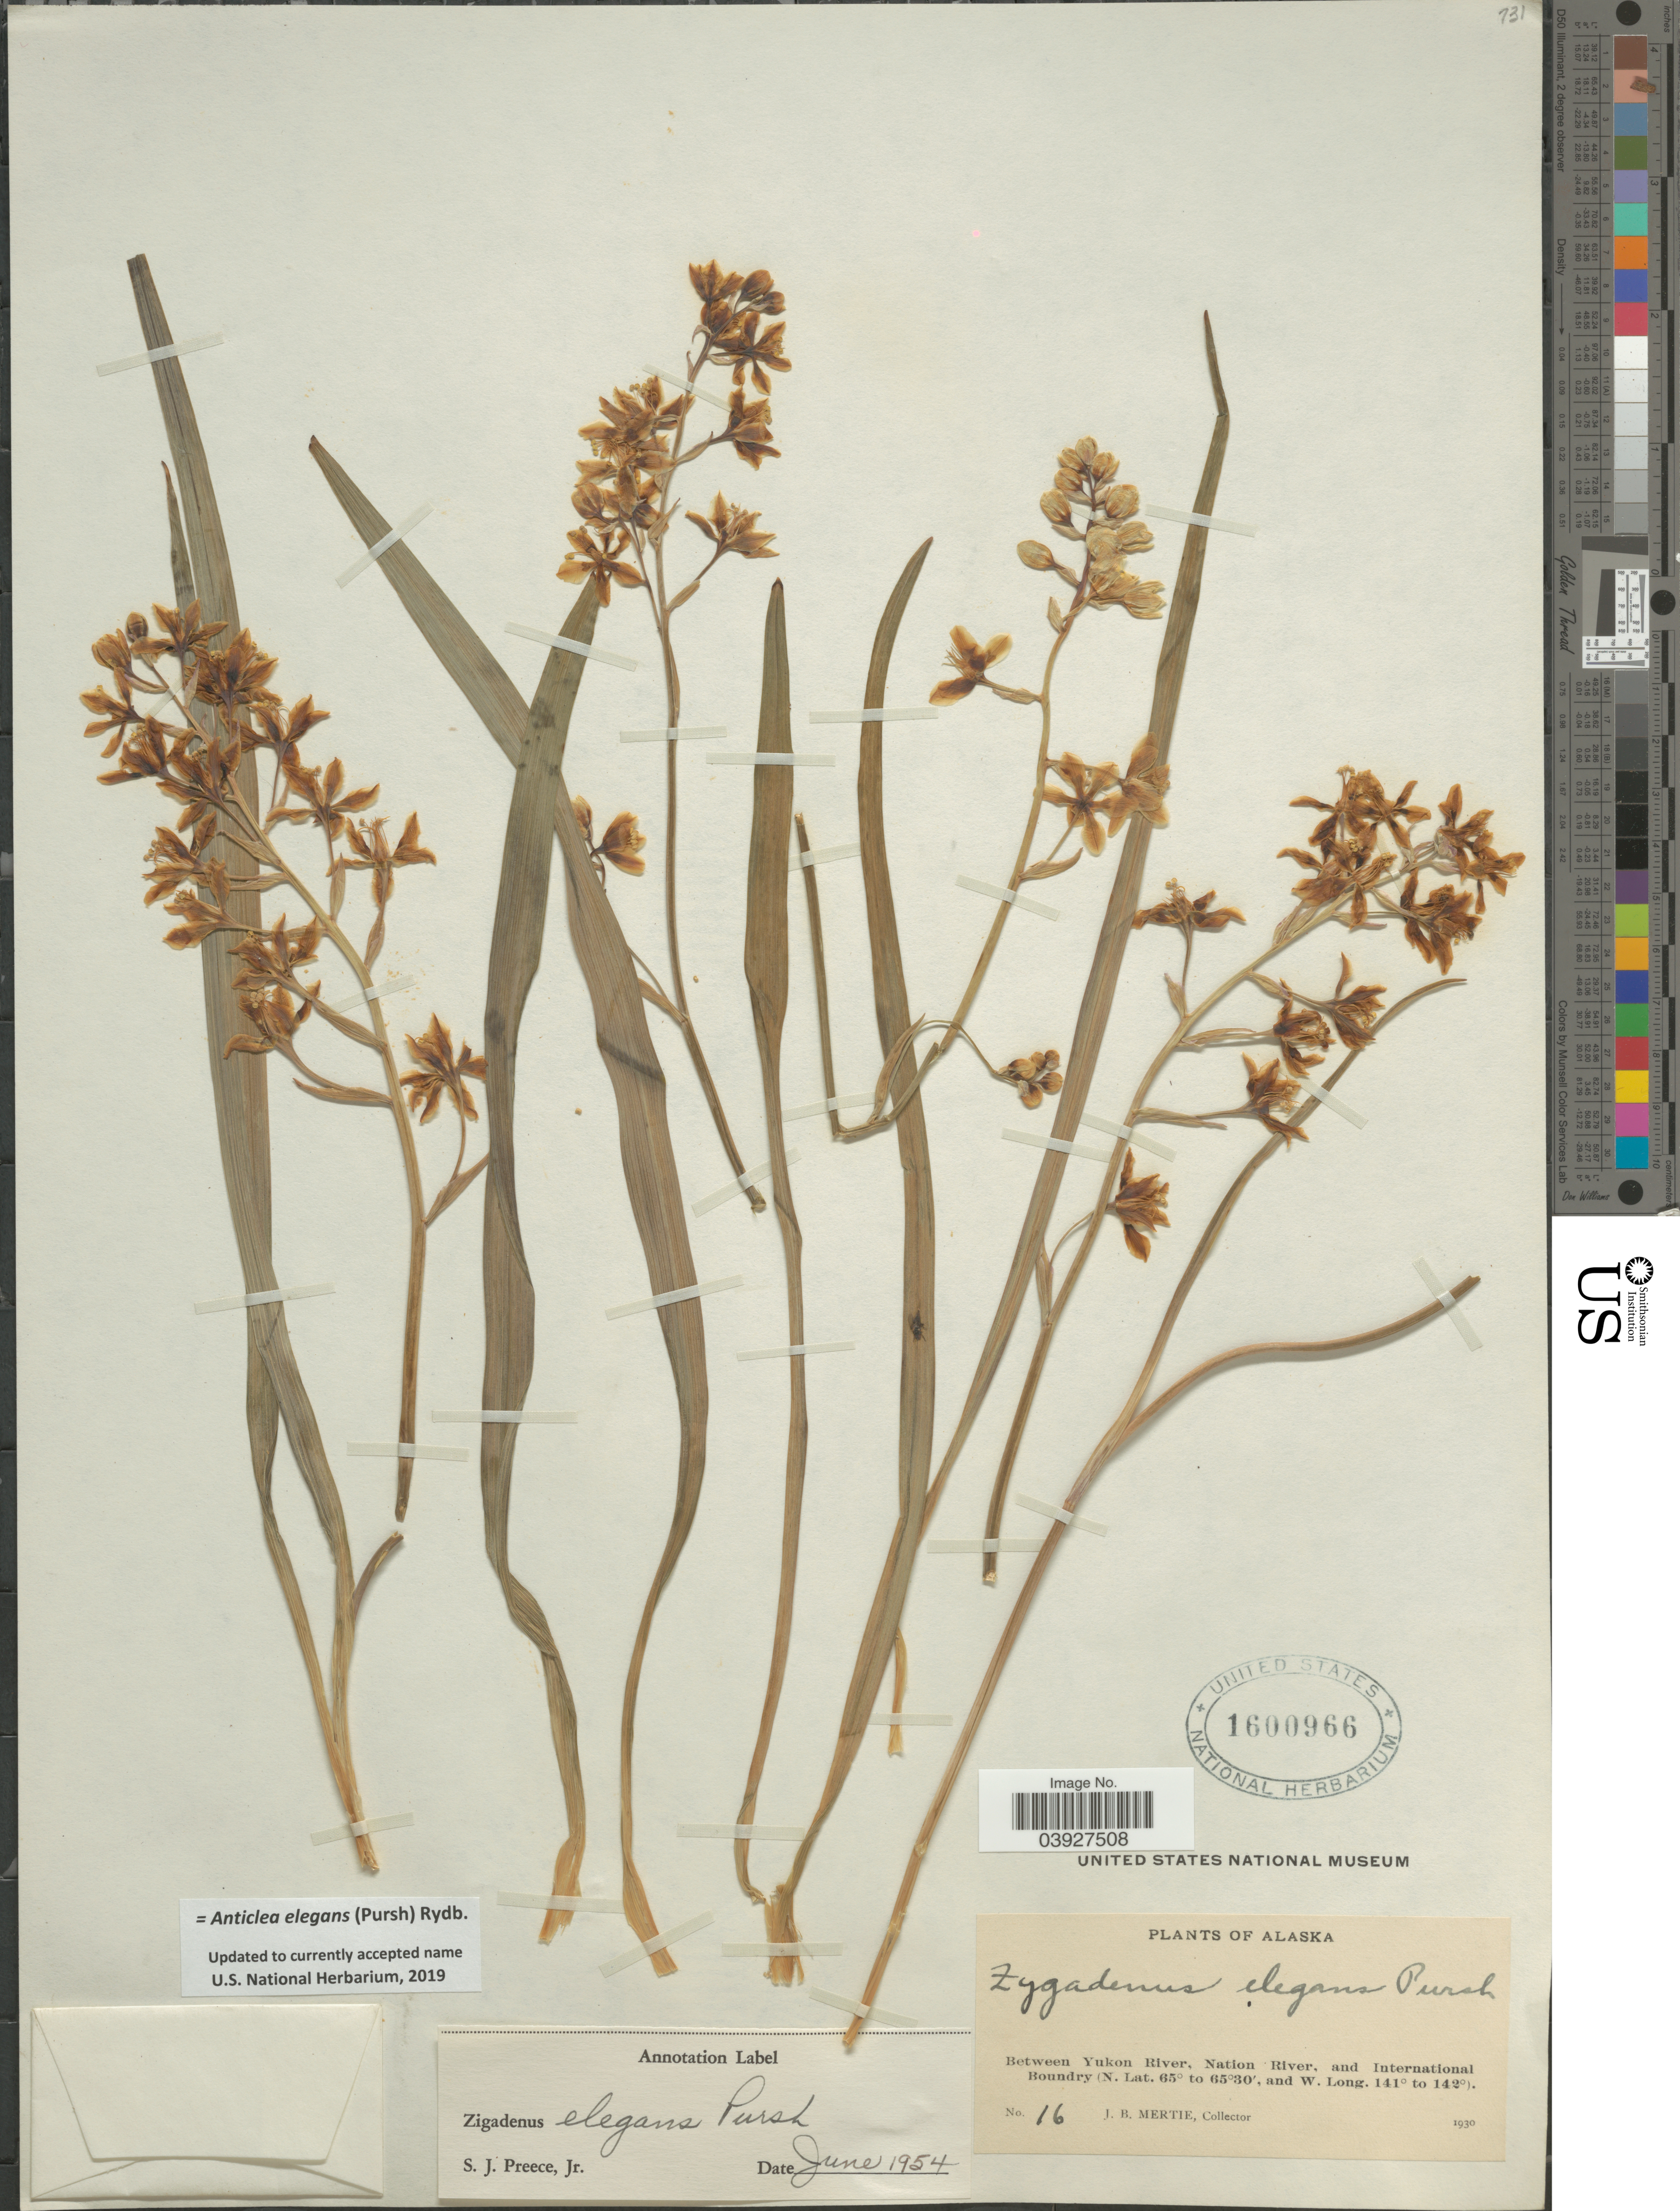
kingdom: Plantae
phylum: Tracheophyta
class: Liliopsida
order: Liliales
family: Melanthiaceae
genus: Anticlea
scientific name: Anticlea elegans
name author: (Pursh) Rydb.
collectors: J. Mertie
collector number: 16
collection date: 1930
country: United States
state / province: Alaska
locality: Between Yukon River, Nation River, and International Boundary.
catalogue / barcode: US 1600966